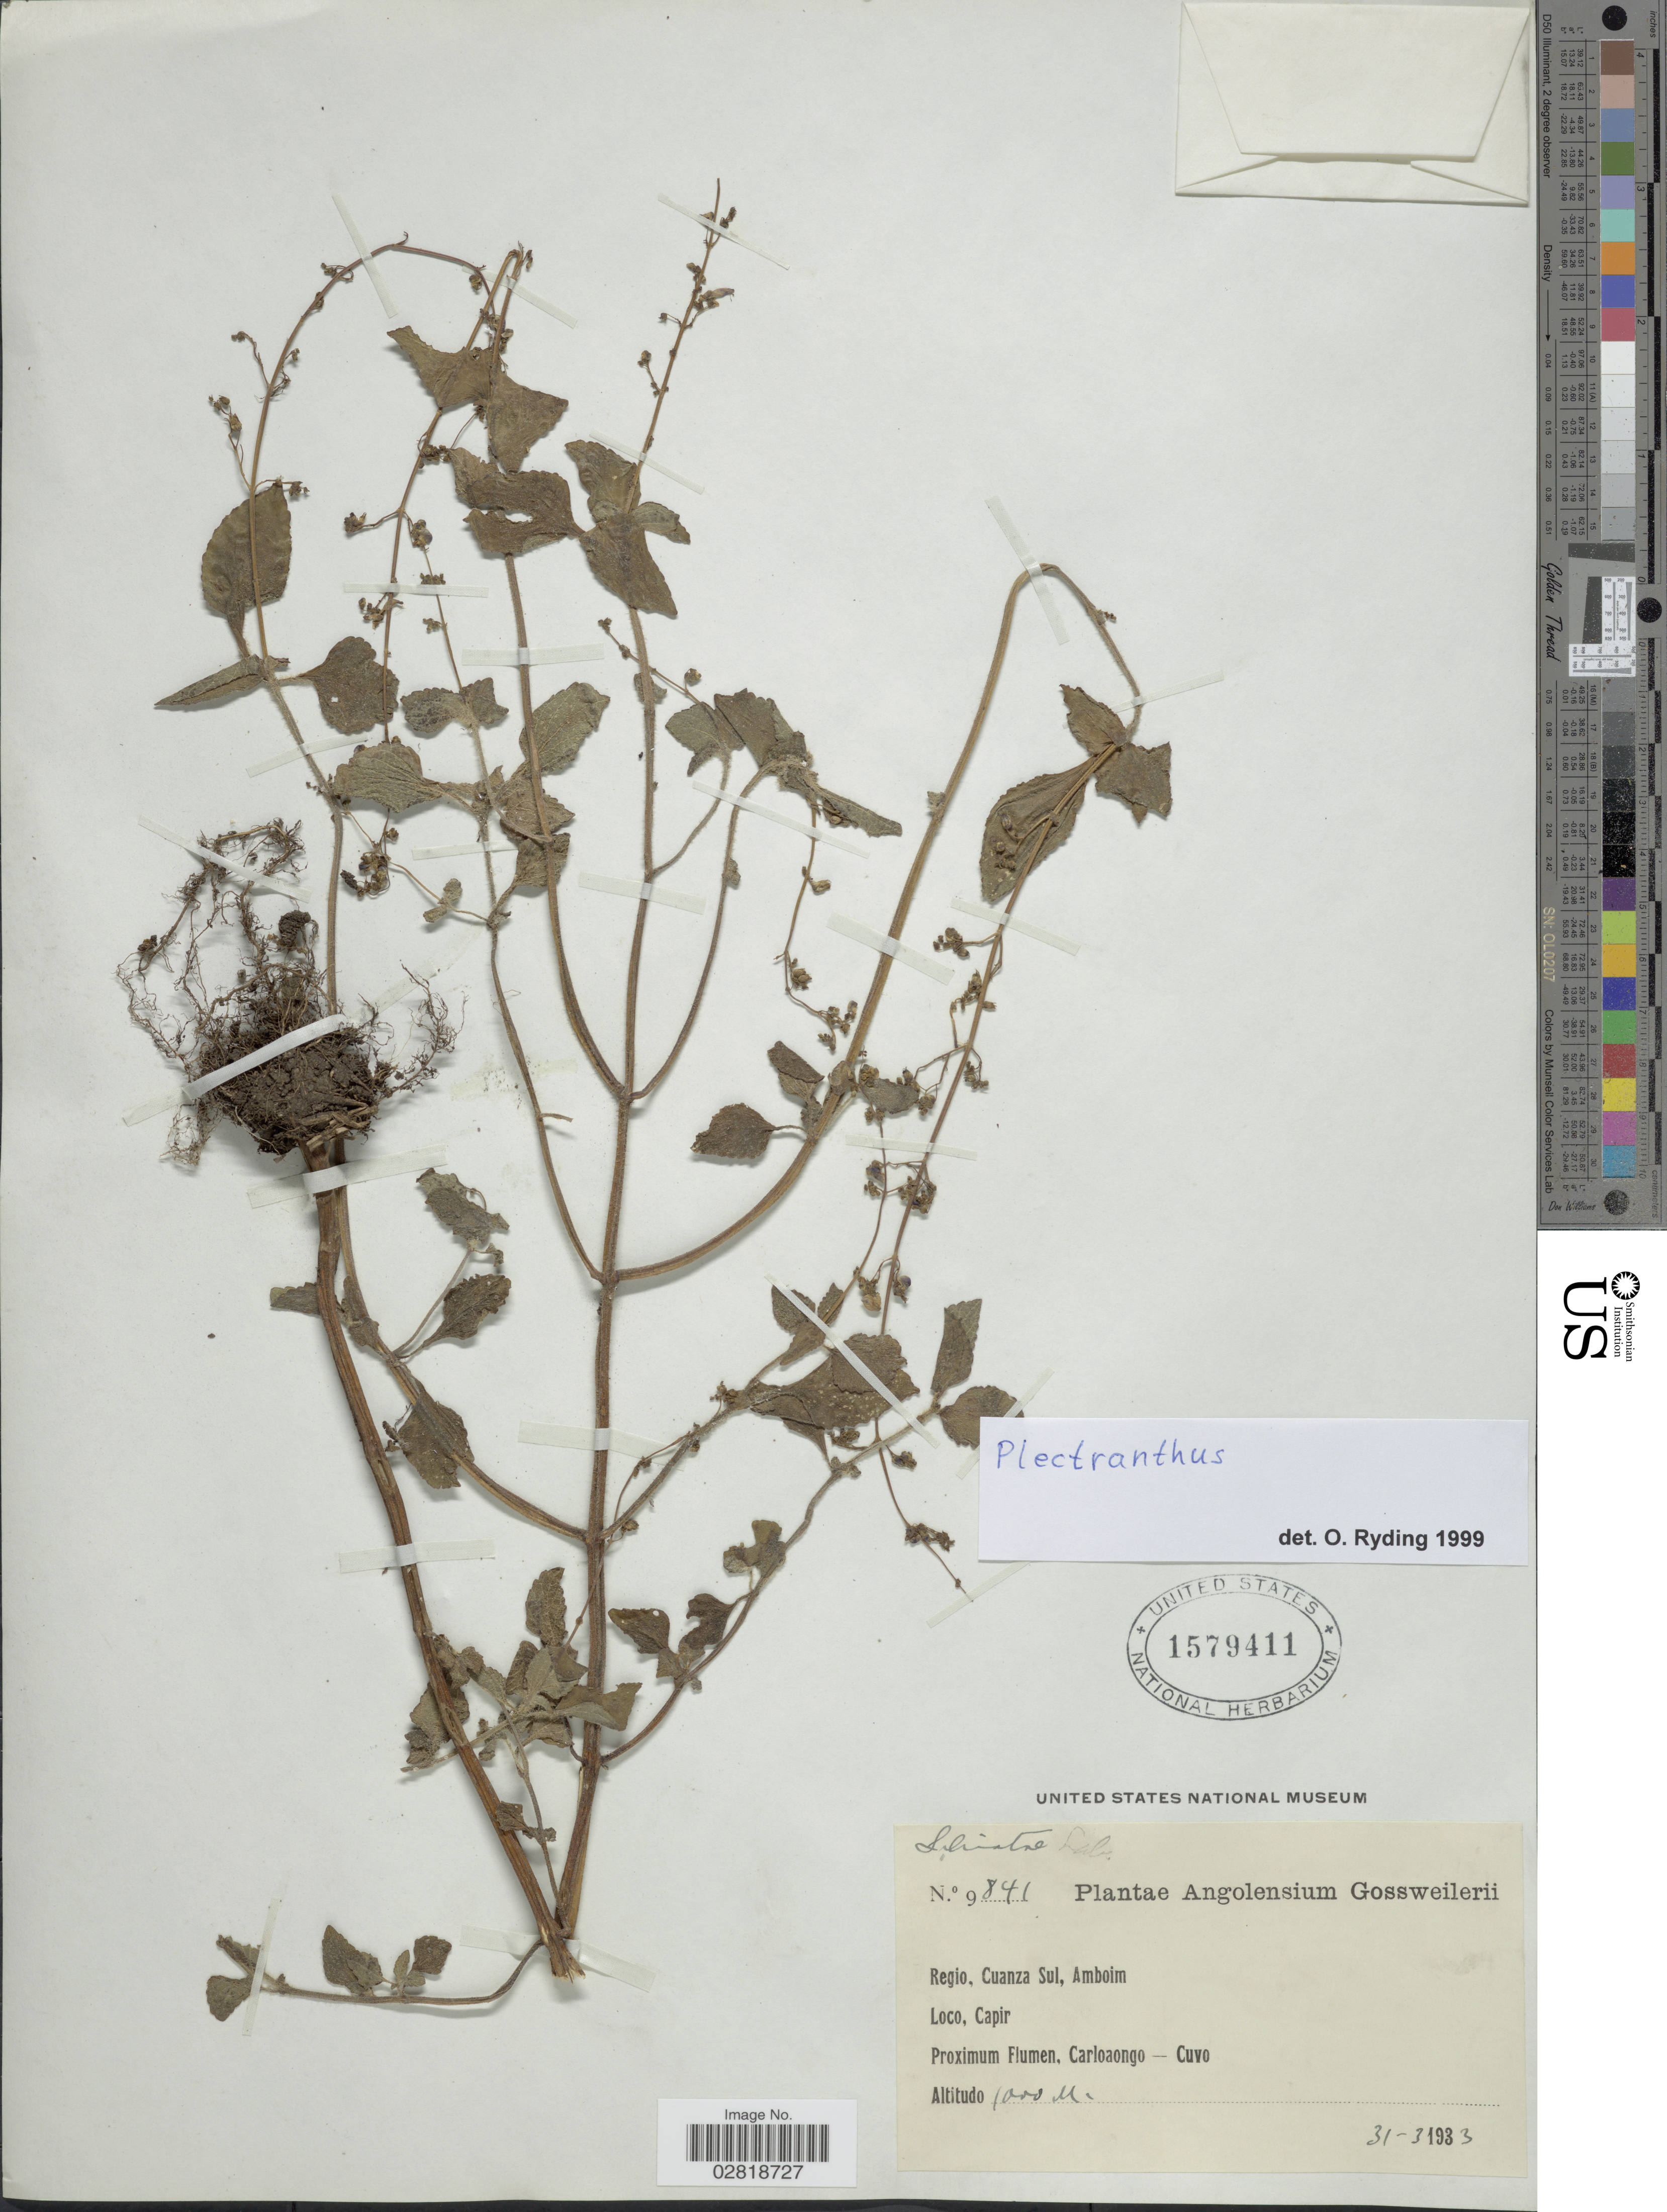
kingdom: Plantae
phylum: Tracheophyta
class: Magnoliopsida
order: Lamiales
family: Lamiaceae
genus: Plectranthus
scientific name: Plectranthus sp.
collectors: -. Gossweiler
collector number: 9841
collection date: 1933-03-31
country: Angola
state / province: Cuanza Sul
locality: Angolensium. Regio, Cuanza Sul, Amboim. Capir. Proximum Flumen, Carloaongo - Cuvo.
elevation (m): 1000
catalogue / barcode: US 1579411